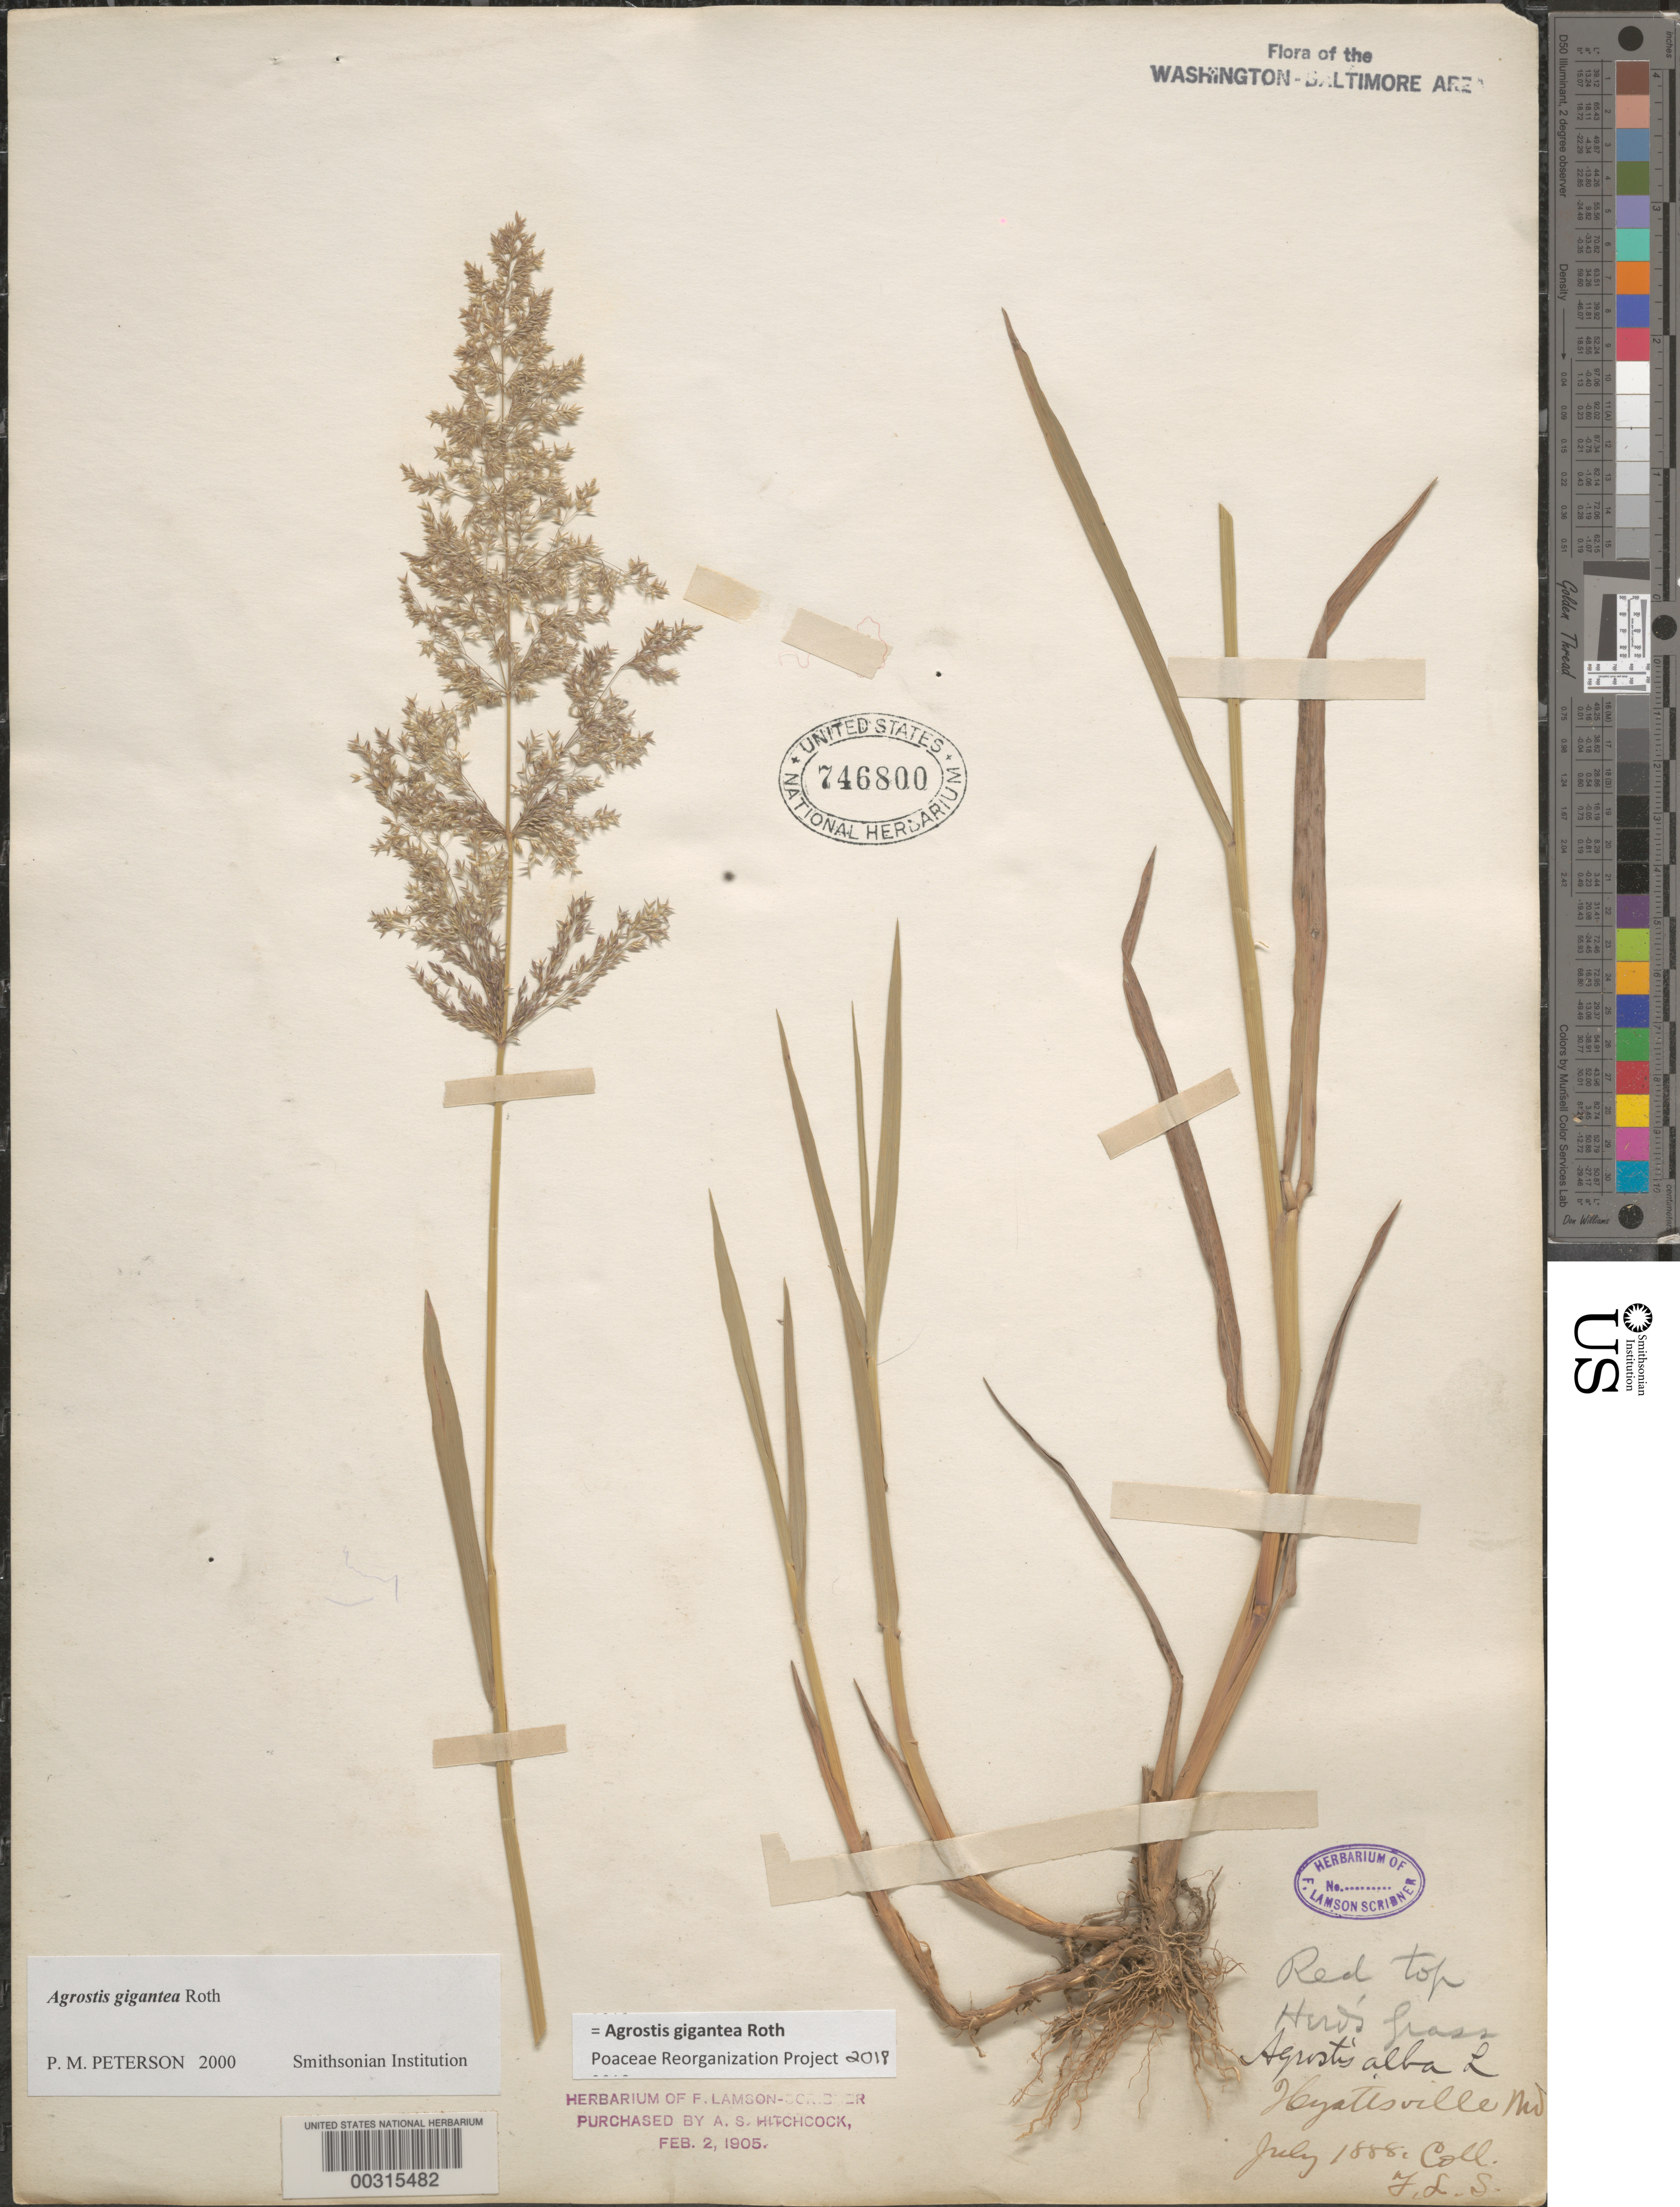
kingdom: Plantae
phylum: Tracheophyta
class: Liliopsida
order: Poales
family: Poaceae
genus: Agrostis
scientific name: Agrostis gigantea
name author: Roth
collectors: F. L. Scribner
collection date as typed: Jul 1888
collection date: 1888-07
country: United States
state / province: Maryland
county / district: Prince George's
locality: Hyattsville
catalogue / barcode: US 746800